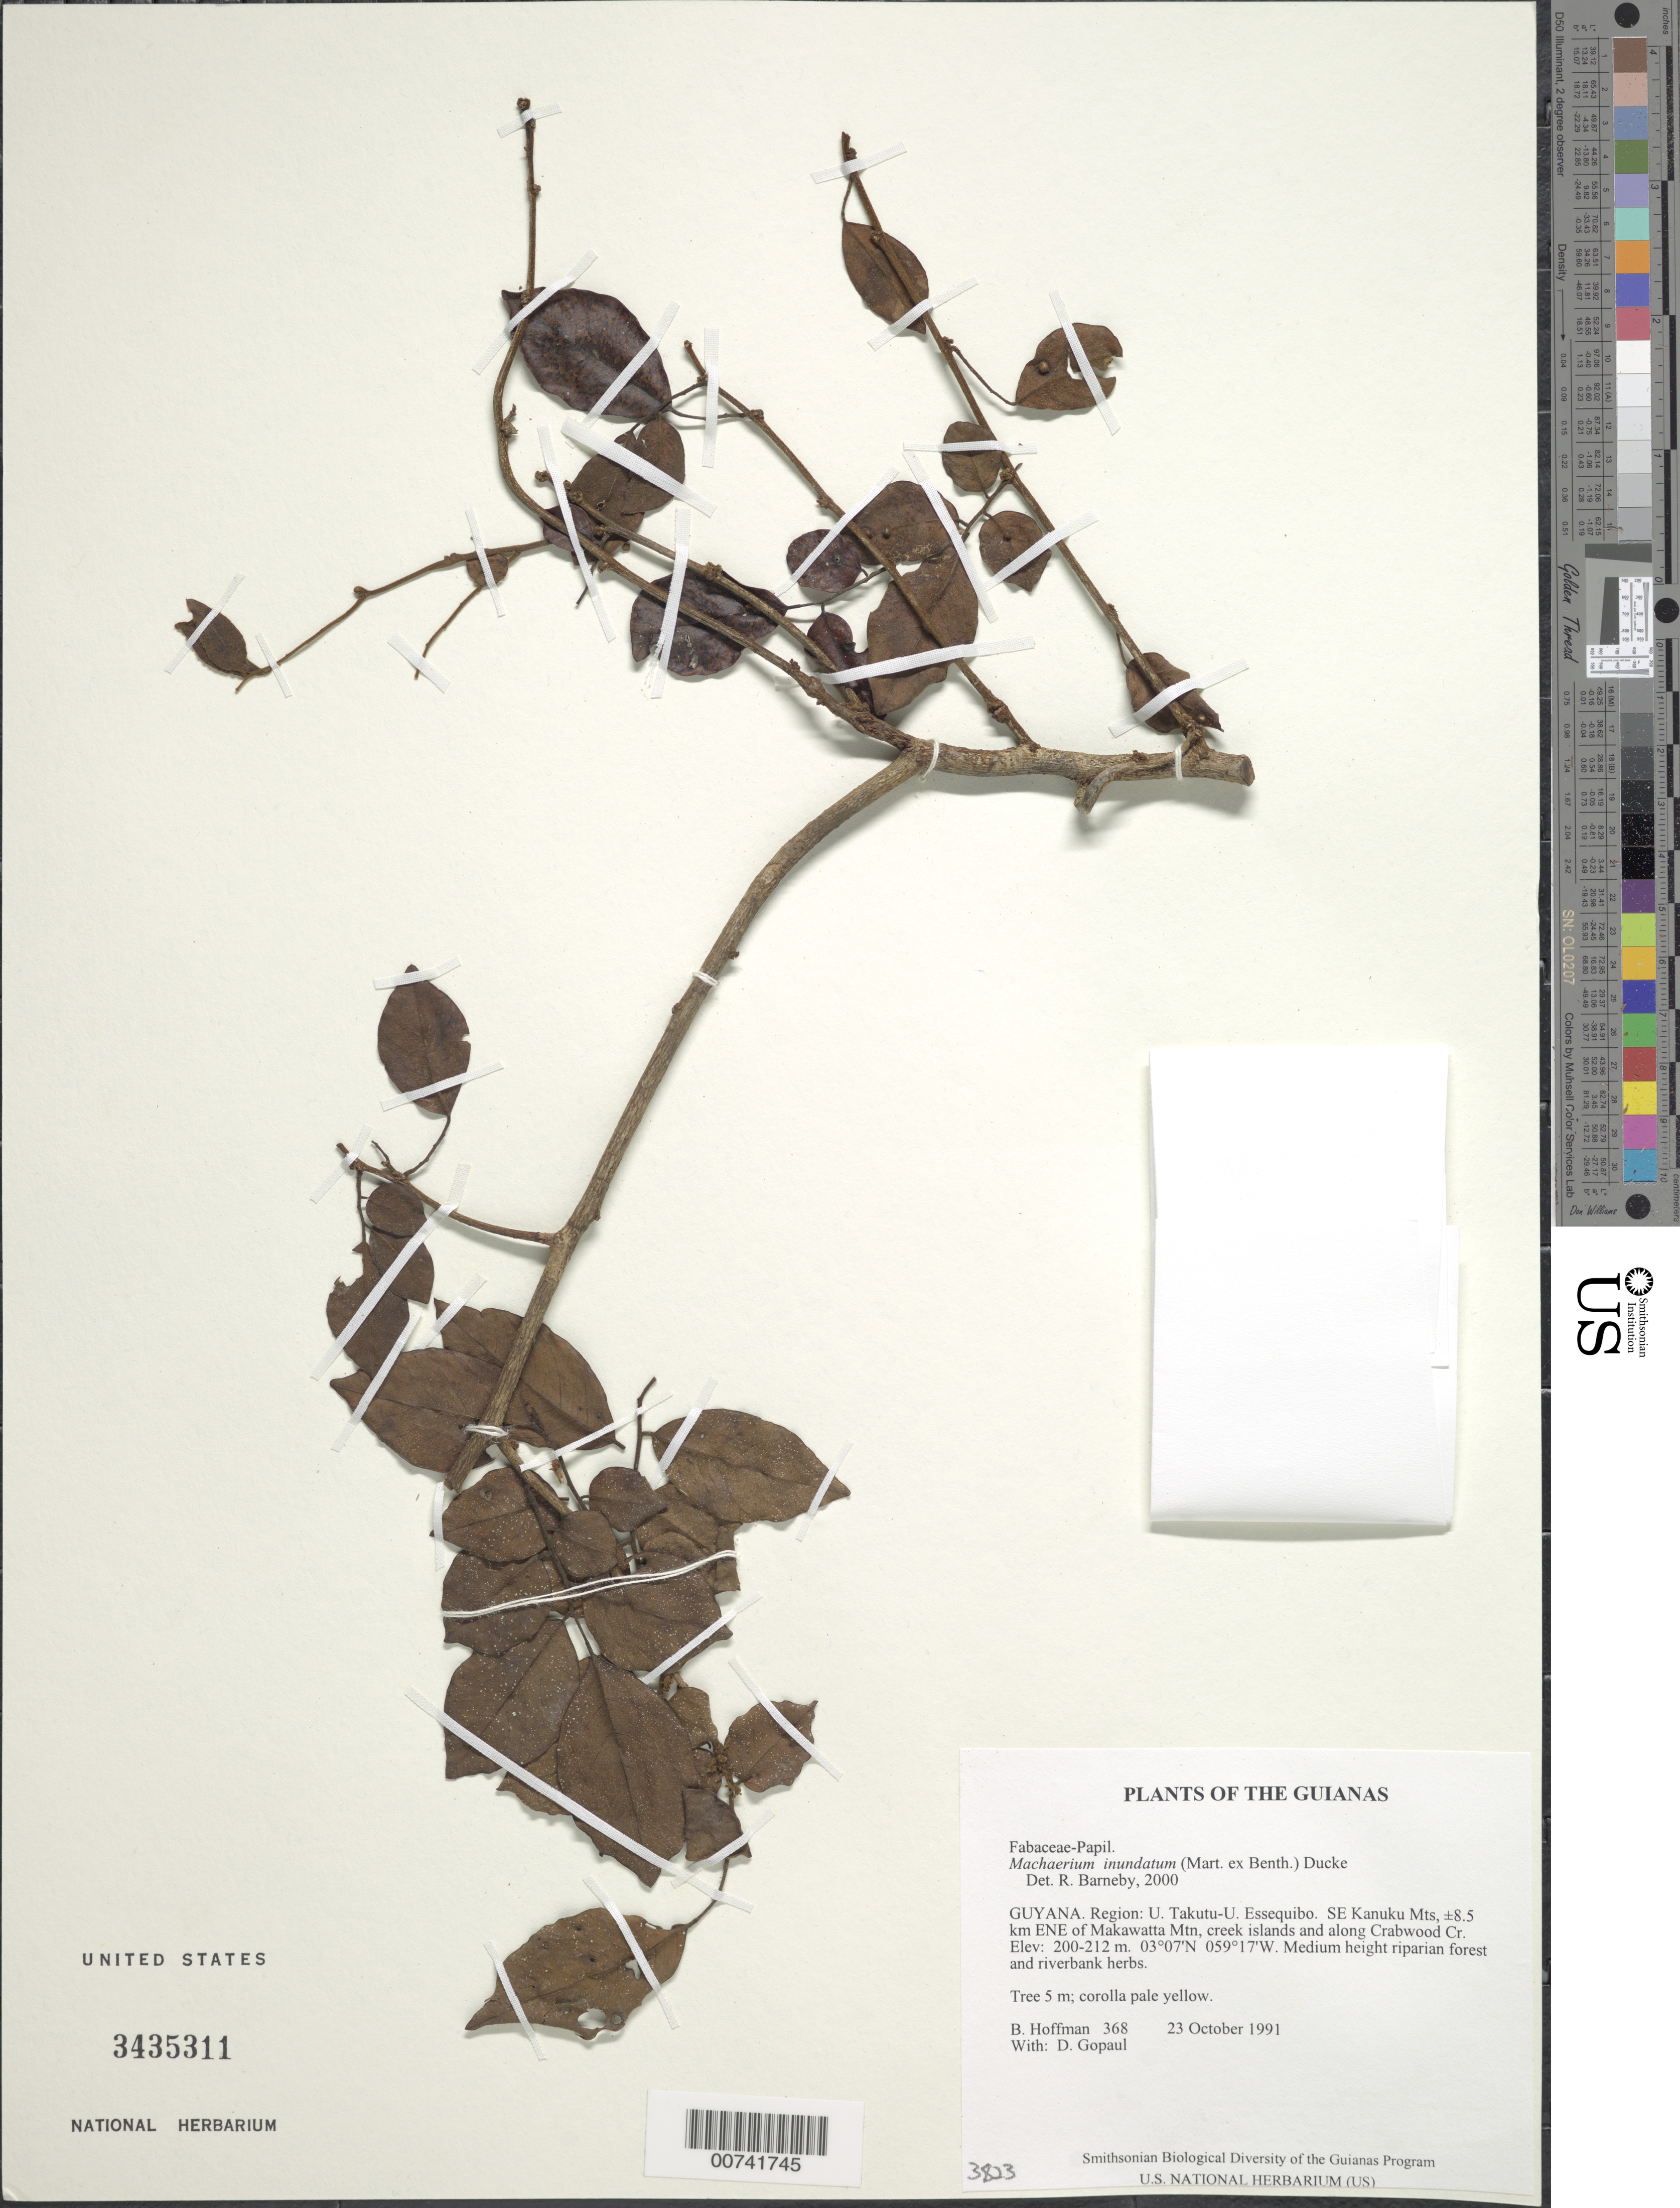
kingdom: Plantae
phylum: Tracheophyta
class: Magnoliopsida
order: Fabales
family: Fabaceae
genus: Machaerium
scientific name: Machaerium inundatum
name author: (Mart. ex Benth.) Ducke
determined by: Clarke, H. D., University of North Carolina (Asheville)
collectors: B. Hoffman & D. Gopaul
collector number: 368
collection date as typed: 23 October 1991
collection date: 1991-10-23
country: Guyana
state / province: U. Takutu-U. Essequibo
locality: SE Kanuku Mts, ±8.5 km ENE of Makawatta Mtn, creek islands and along Crabwood Creek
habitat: Medium height riparian forest and riverbank herbs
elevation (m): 200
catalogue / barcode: US 3435311